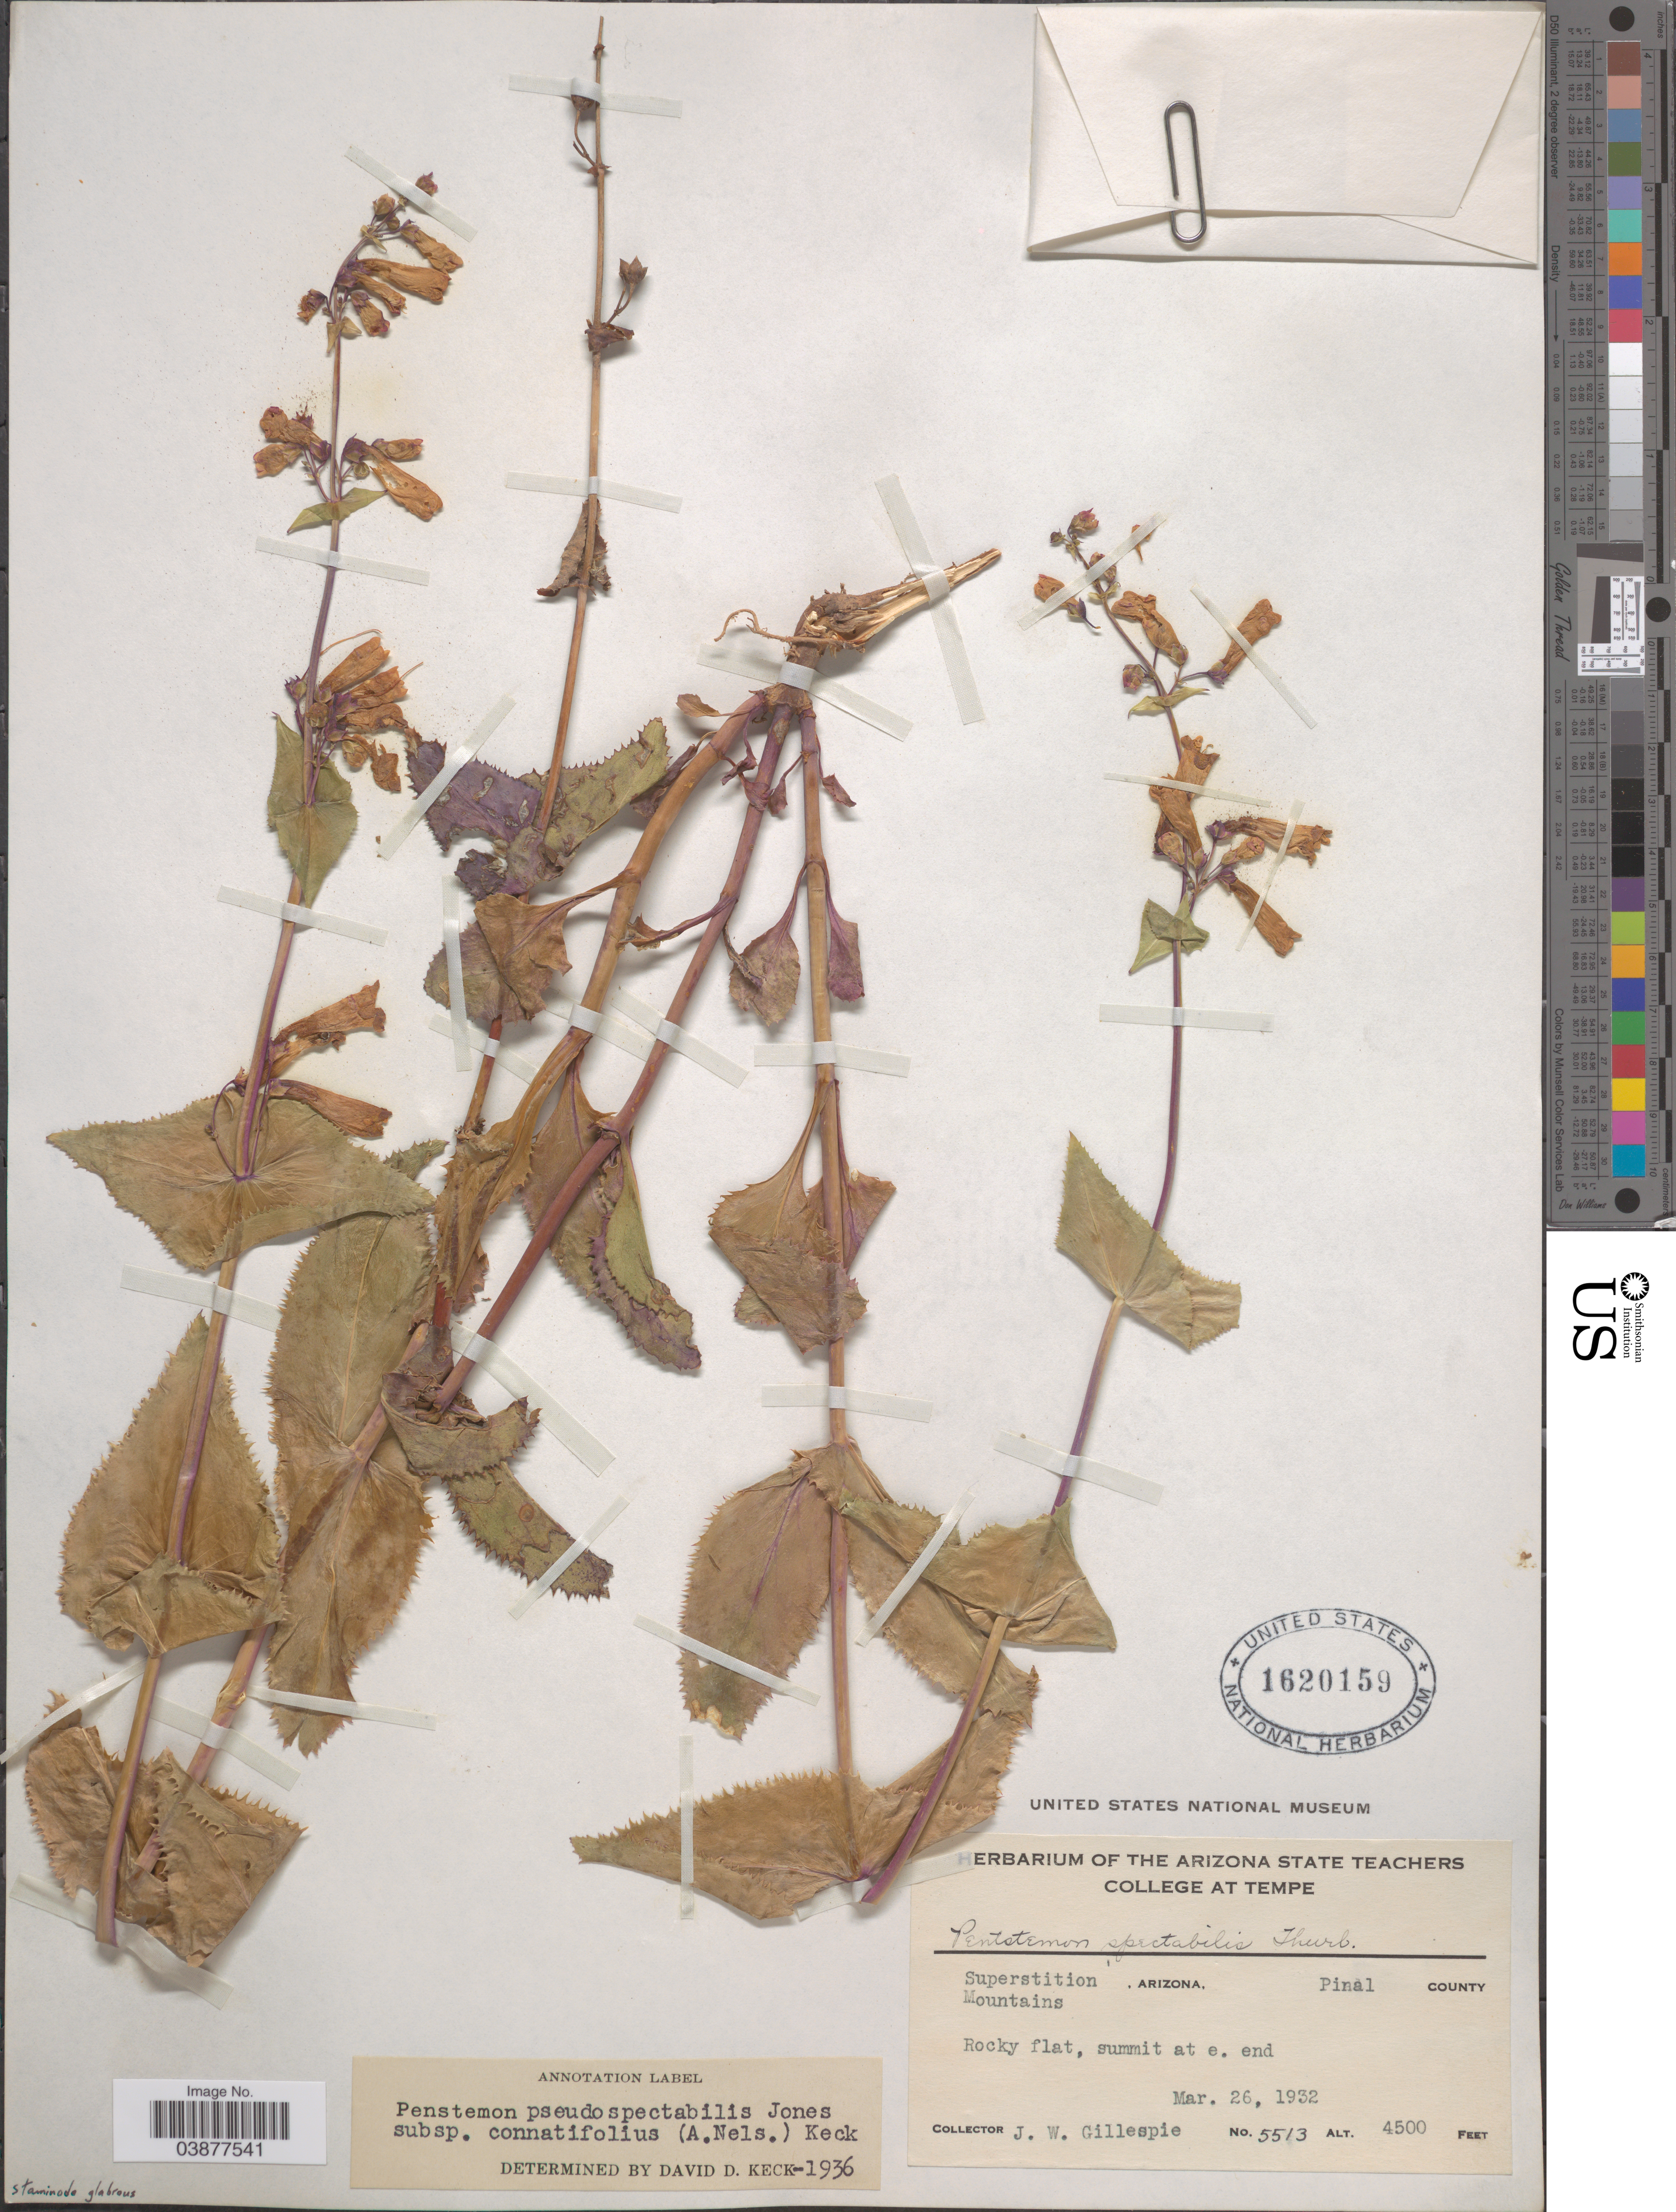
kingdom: Plantae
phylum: Tracheophyta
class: Magnoliopsida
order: Lamiales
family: Plantaginaceae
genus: Penstemon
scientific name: Penstemon pseudospectabilis var. connatifolius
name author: (A. Nelson) D.D. Keck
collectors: J. W. Gillespie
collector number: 5513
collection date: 1932-03-26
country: United States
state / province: Arizona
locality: Supertition Mountains. Pinal County. Summit at e. end.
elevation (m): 1372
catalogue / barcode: US 1620159